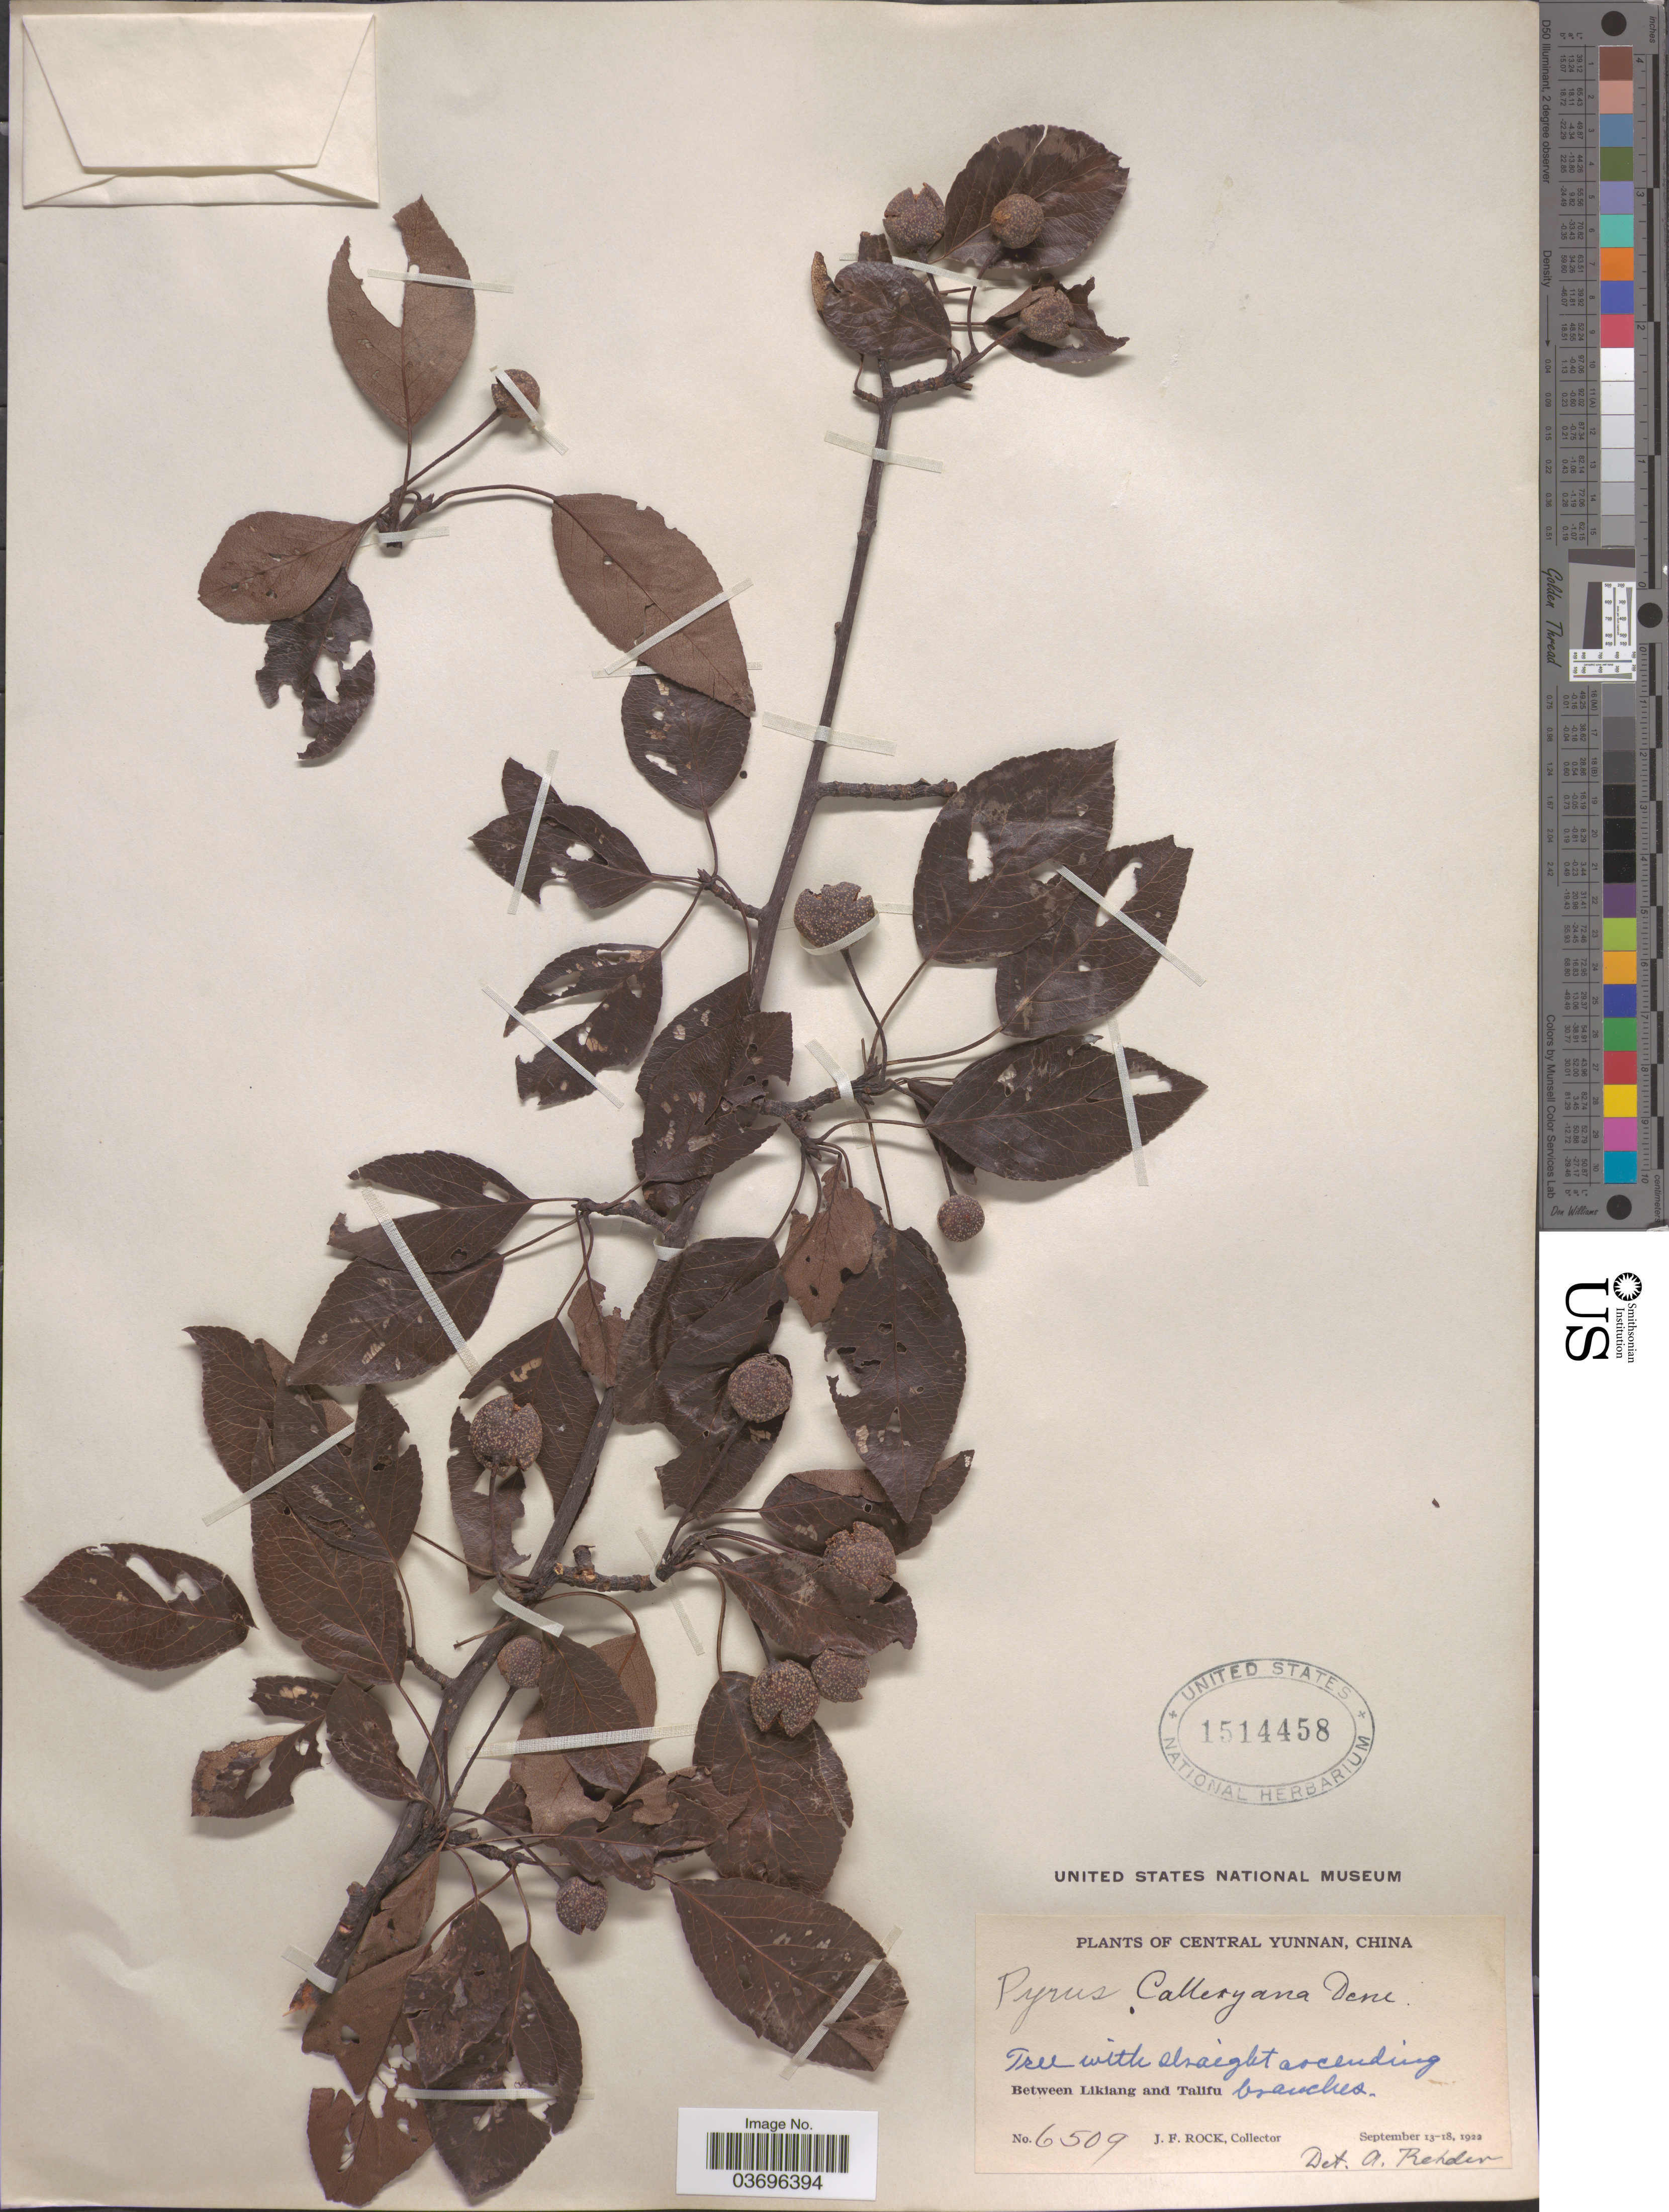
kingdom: Plantae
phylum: Tracheophyta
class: Magnoliopsida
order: Rosales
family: Rosaceae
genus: Pyrus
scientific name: Pyrus calleryana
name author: Decne.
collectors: J. Rock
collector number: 6509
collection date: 1922-09-13/1922-09-18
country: China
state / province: Yunnan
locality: Central Yunnan. Between Likiang and Talifu.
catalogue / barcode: US 1514458